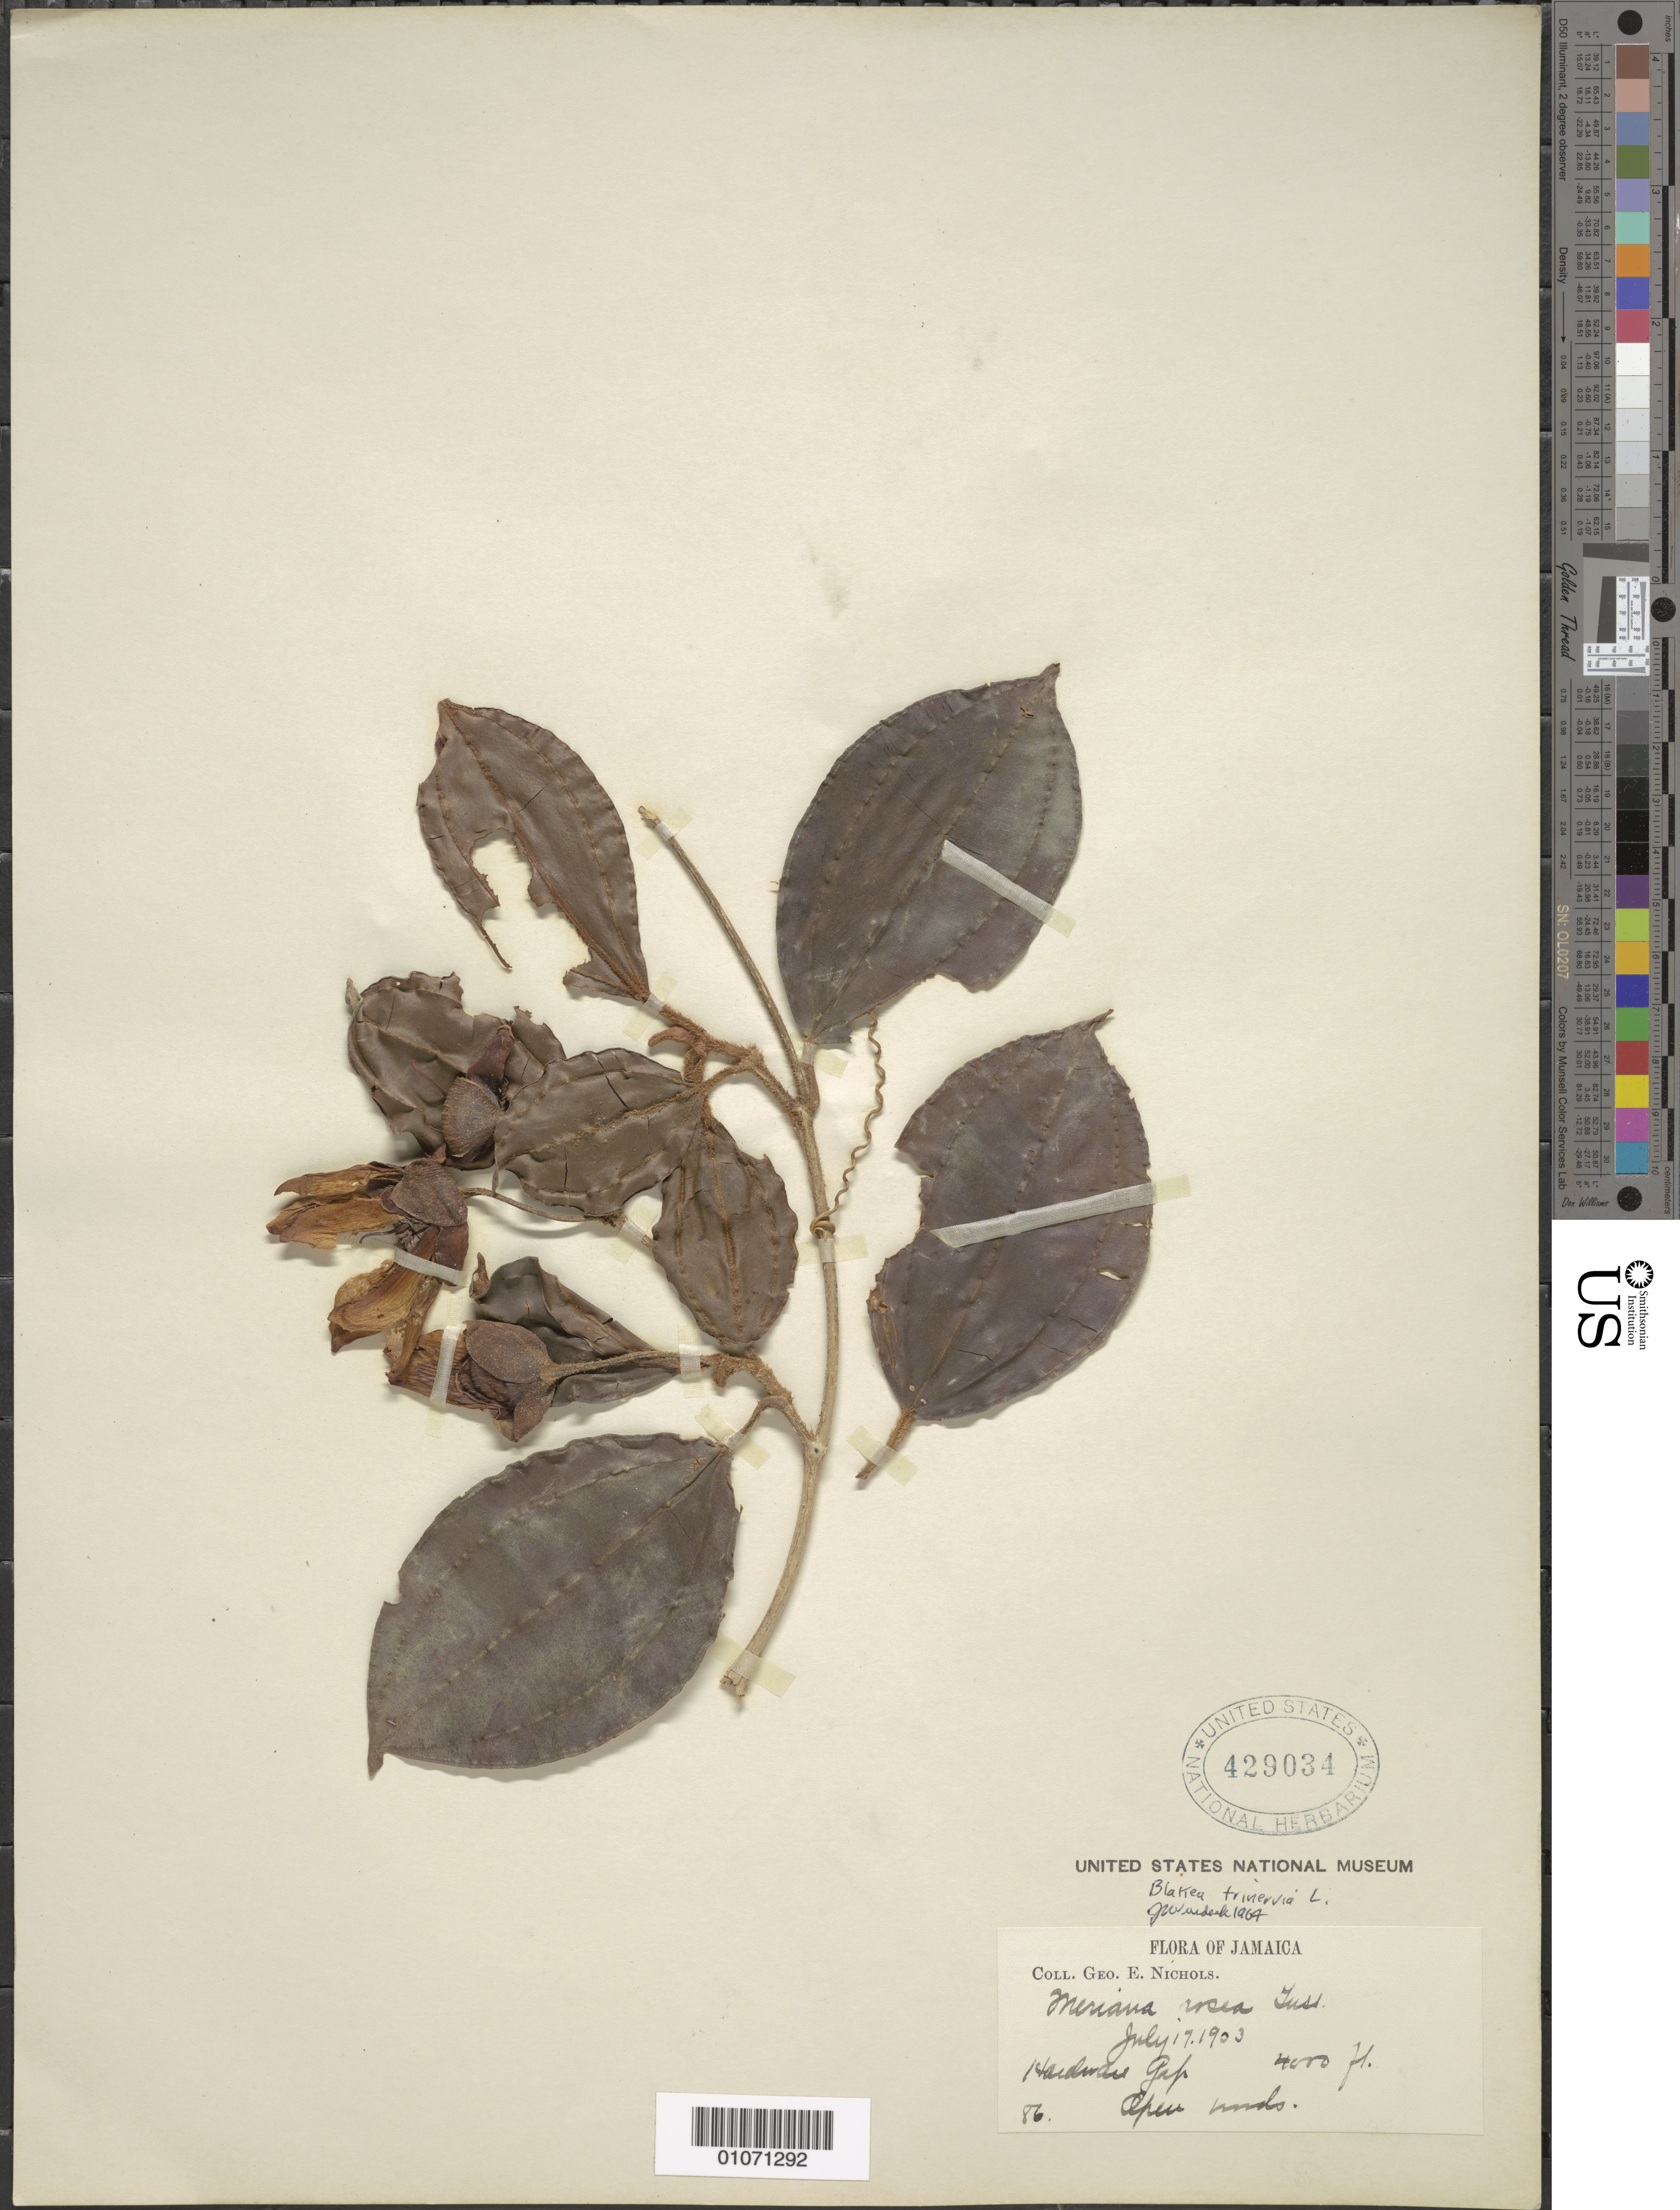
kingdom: Plantae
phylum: Tracheophyta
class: Magnoliopsida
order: Myrtales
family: Melastomataceae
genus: Blakea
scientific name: Blakea trinervia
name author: L.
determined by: Wurdack, John J., (US), US (UNITED STATES)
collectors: G. E. Nichols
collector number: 86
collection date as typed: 17 Jul 1903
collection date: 1903-07-17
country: Jamaica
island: Jamaica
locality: Hardwar Gap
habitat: Open woods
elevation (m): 1219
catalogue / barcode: US 429034